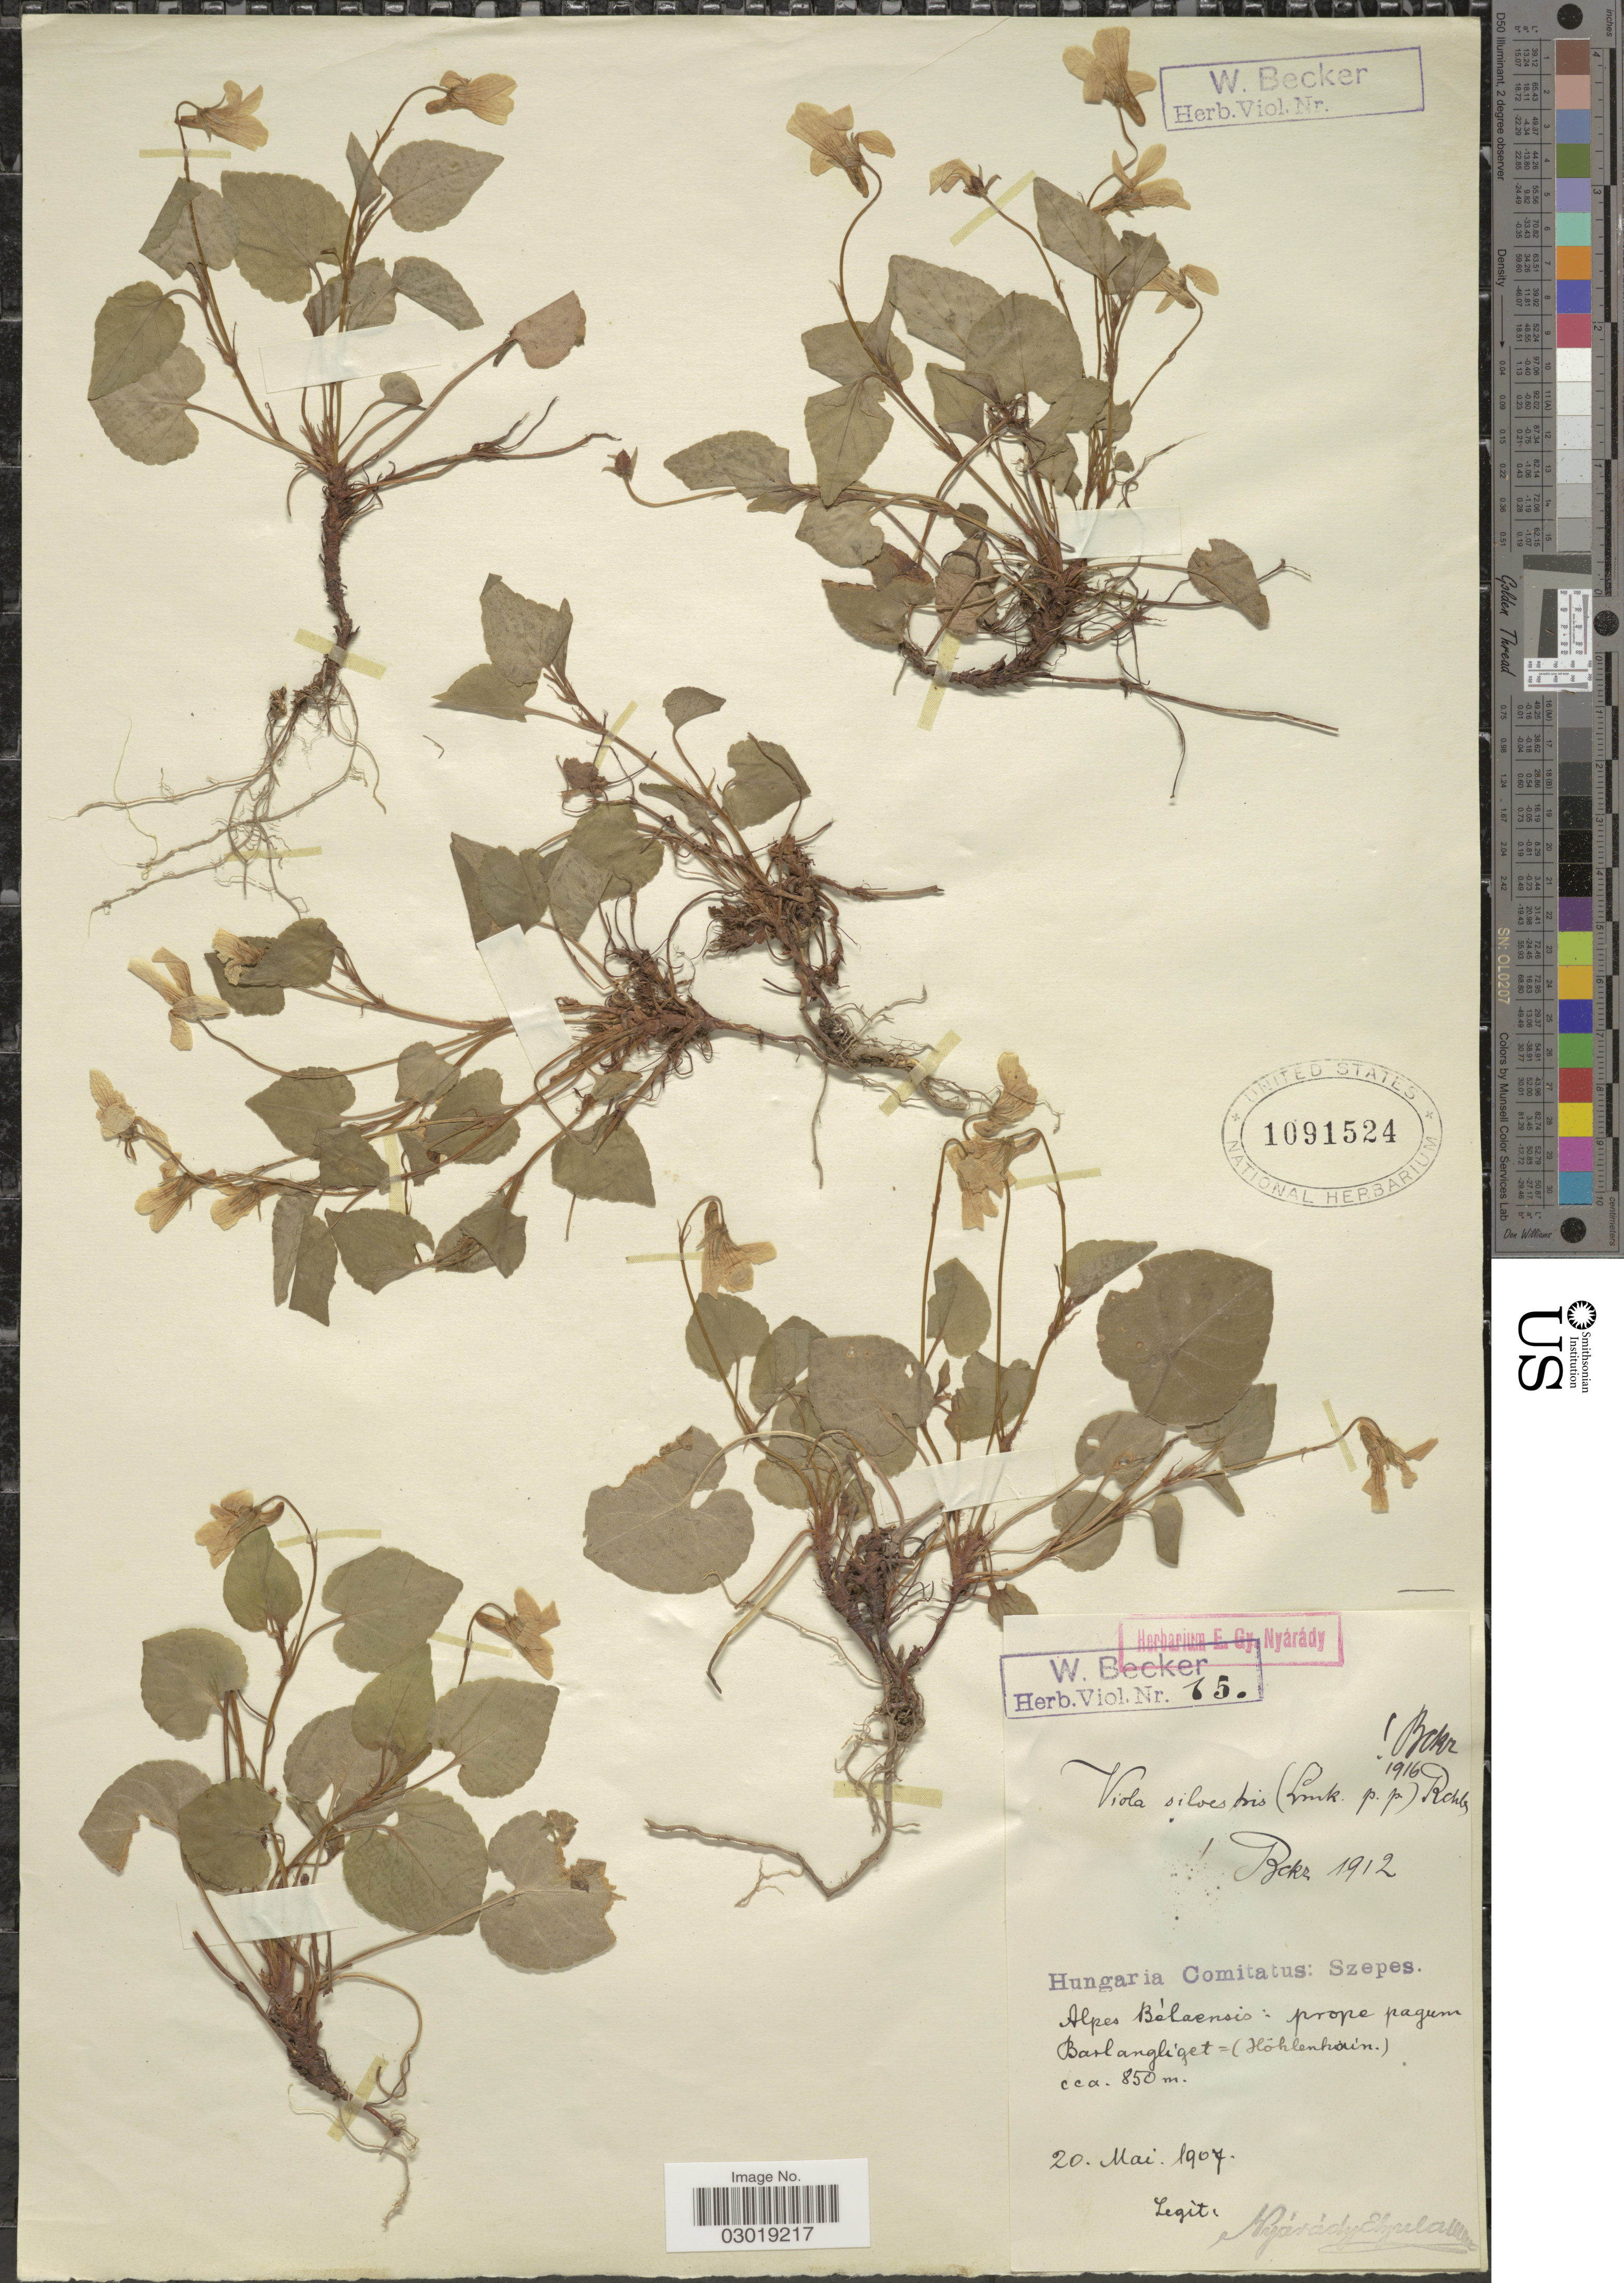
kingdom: Plantae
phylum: Tracheophyta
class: Magnoliopsida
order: Malpighiales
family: Violaceae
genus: Viola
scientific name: Viola sylvestris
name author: Lam.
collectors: E. Hyarady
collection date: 1907-05-20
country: Hungary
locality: Hungaria Comitatus: Szepes. Alpes Bélaensis: prope pagum Barlangliget = (Höhlenhain).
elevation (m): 850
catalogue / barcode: US 1091524